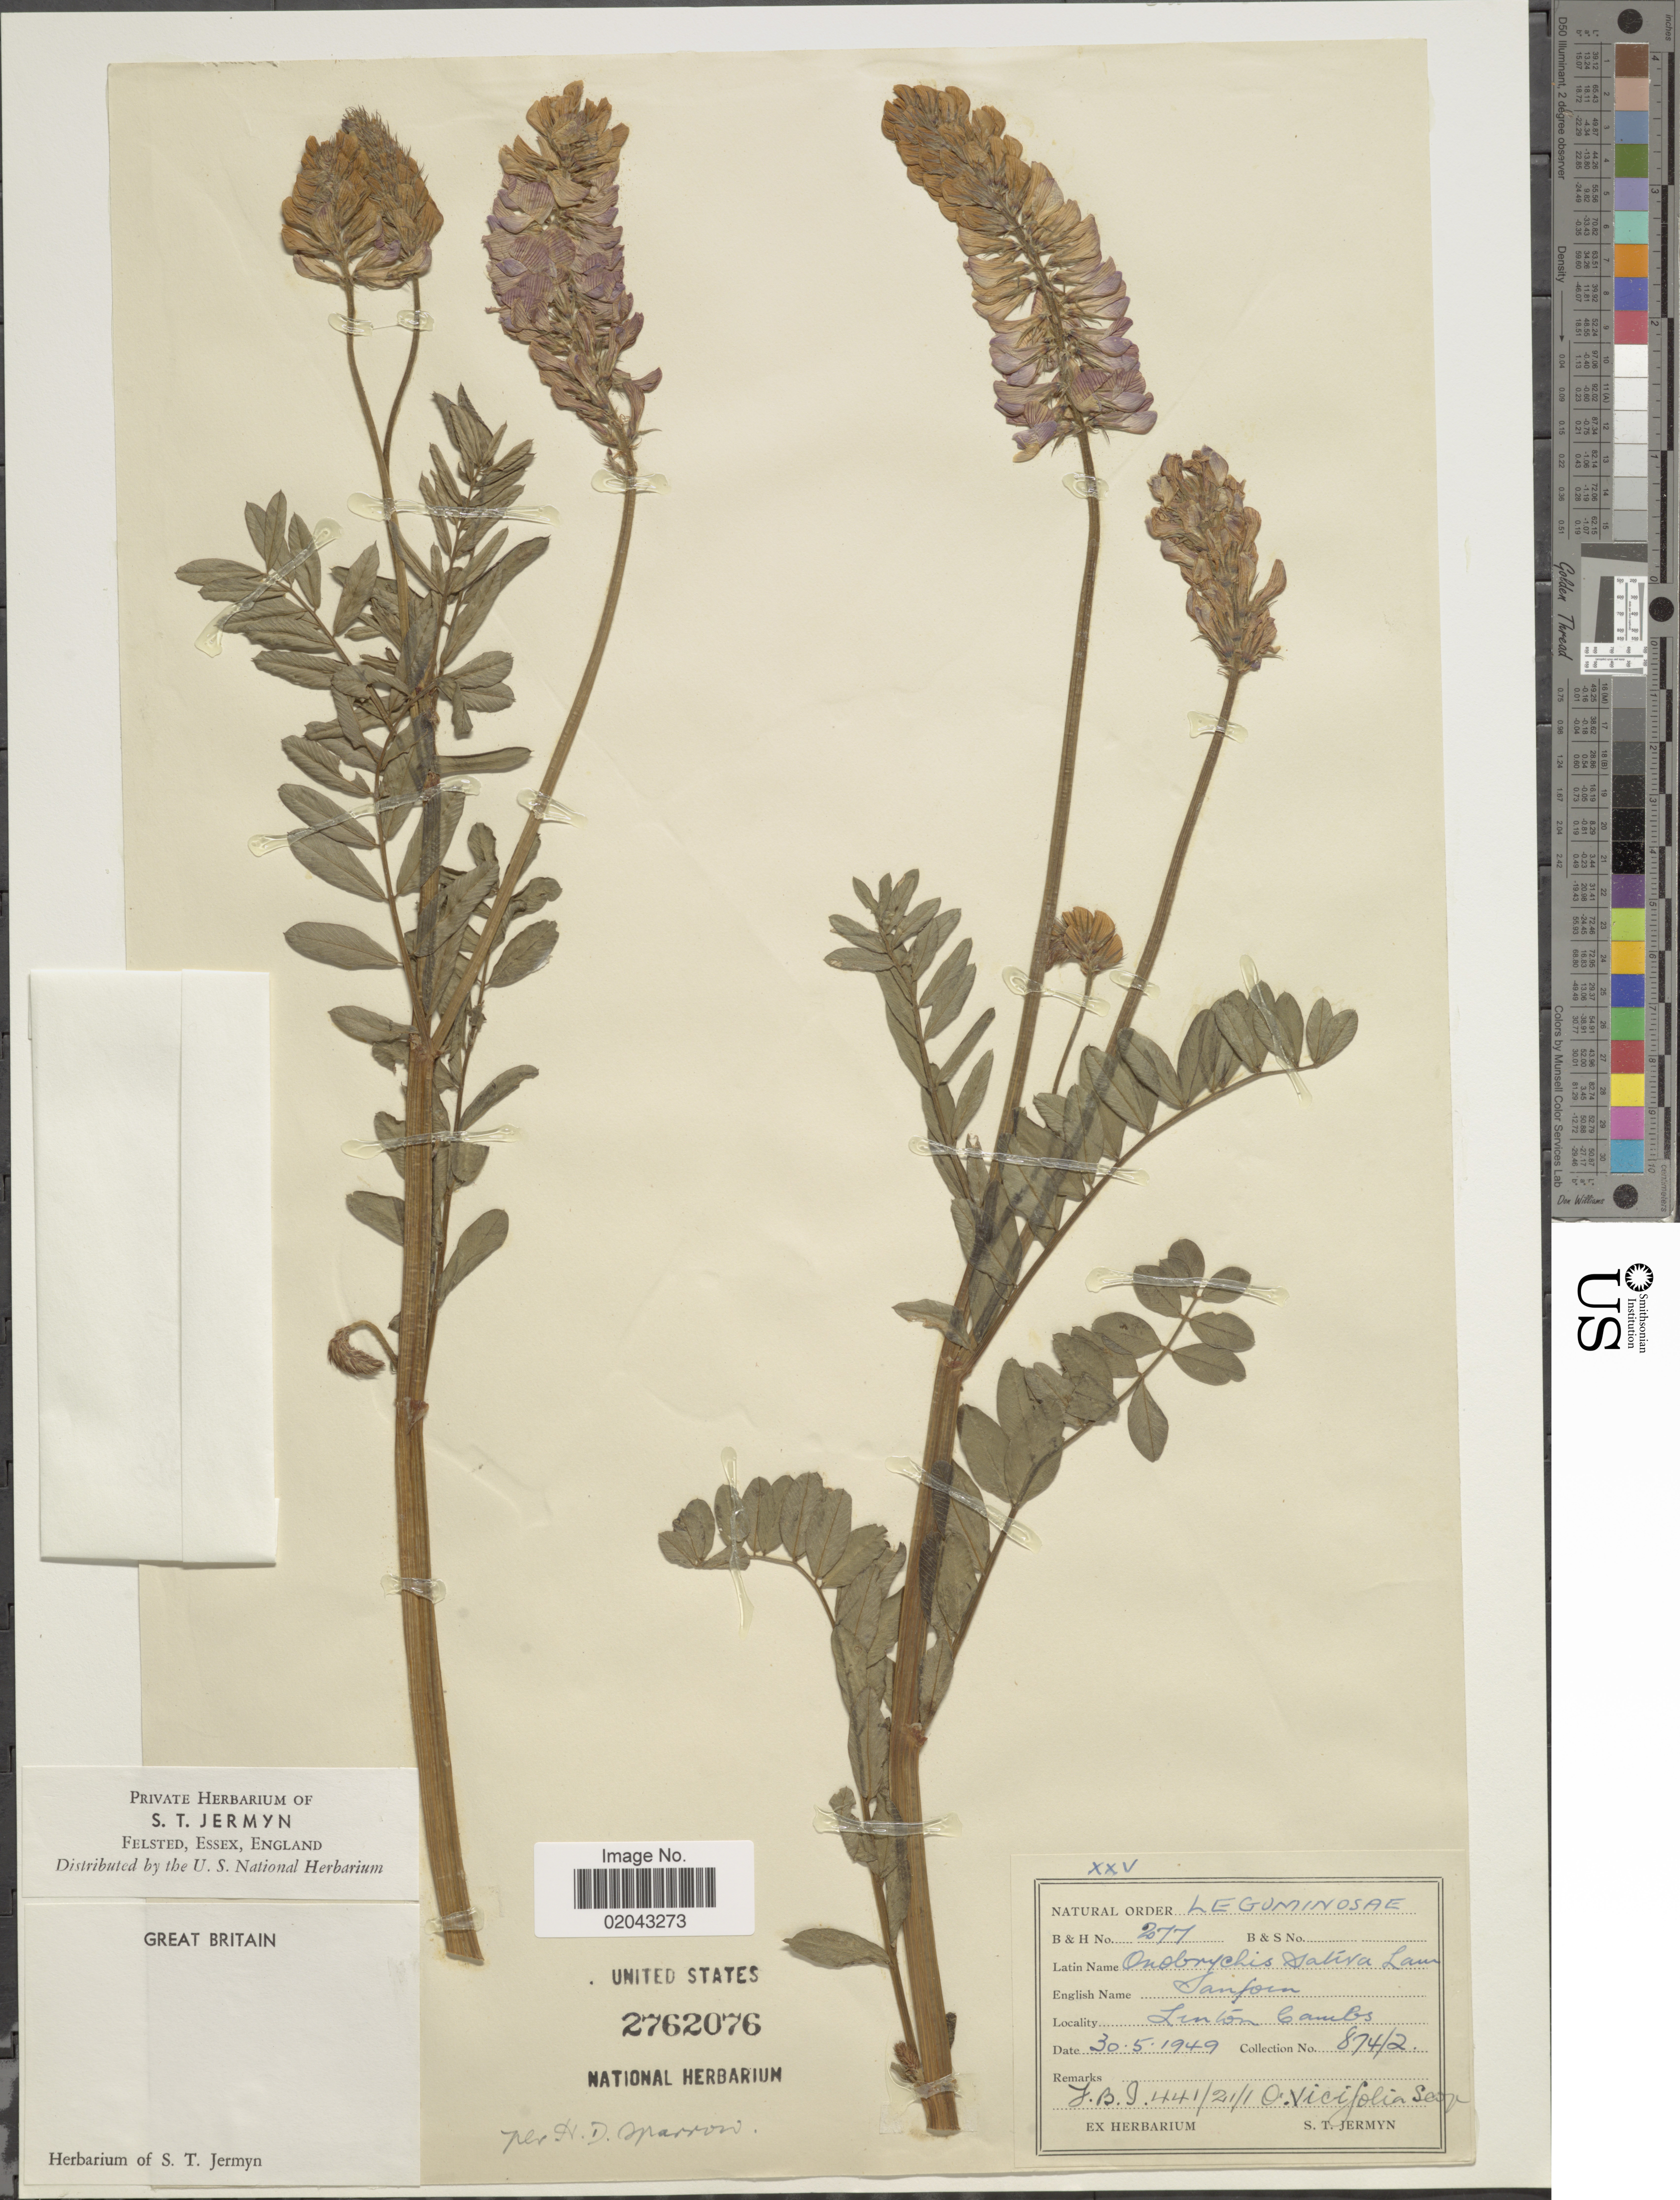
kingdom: Plantae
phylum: Tracheophyta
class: Magnoliopsida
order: Fabales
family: Fabaceae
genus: Onobrychis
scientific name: Onobrychis sativa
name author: Lam.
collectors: S. Jermyn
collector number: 874/2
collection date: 1949-05-30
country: United Kingdom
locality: Great Britain, Linton Cambs.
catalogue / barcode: US 2762076